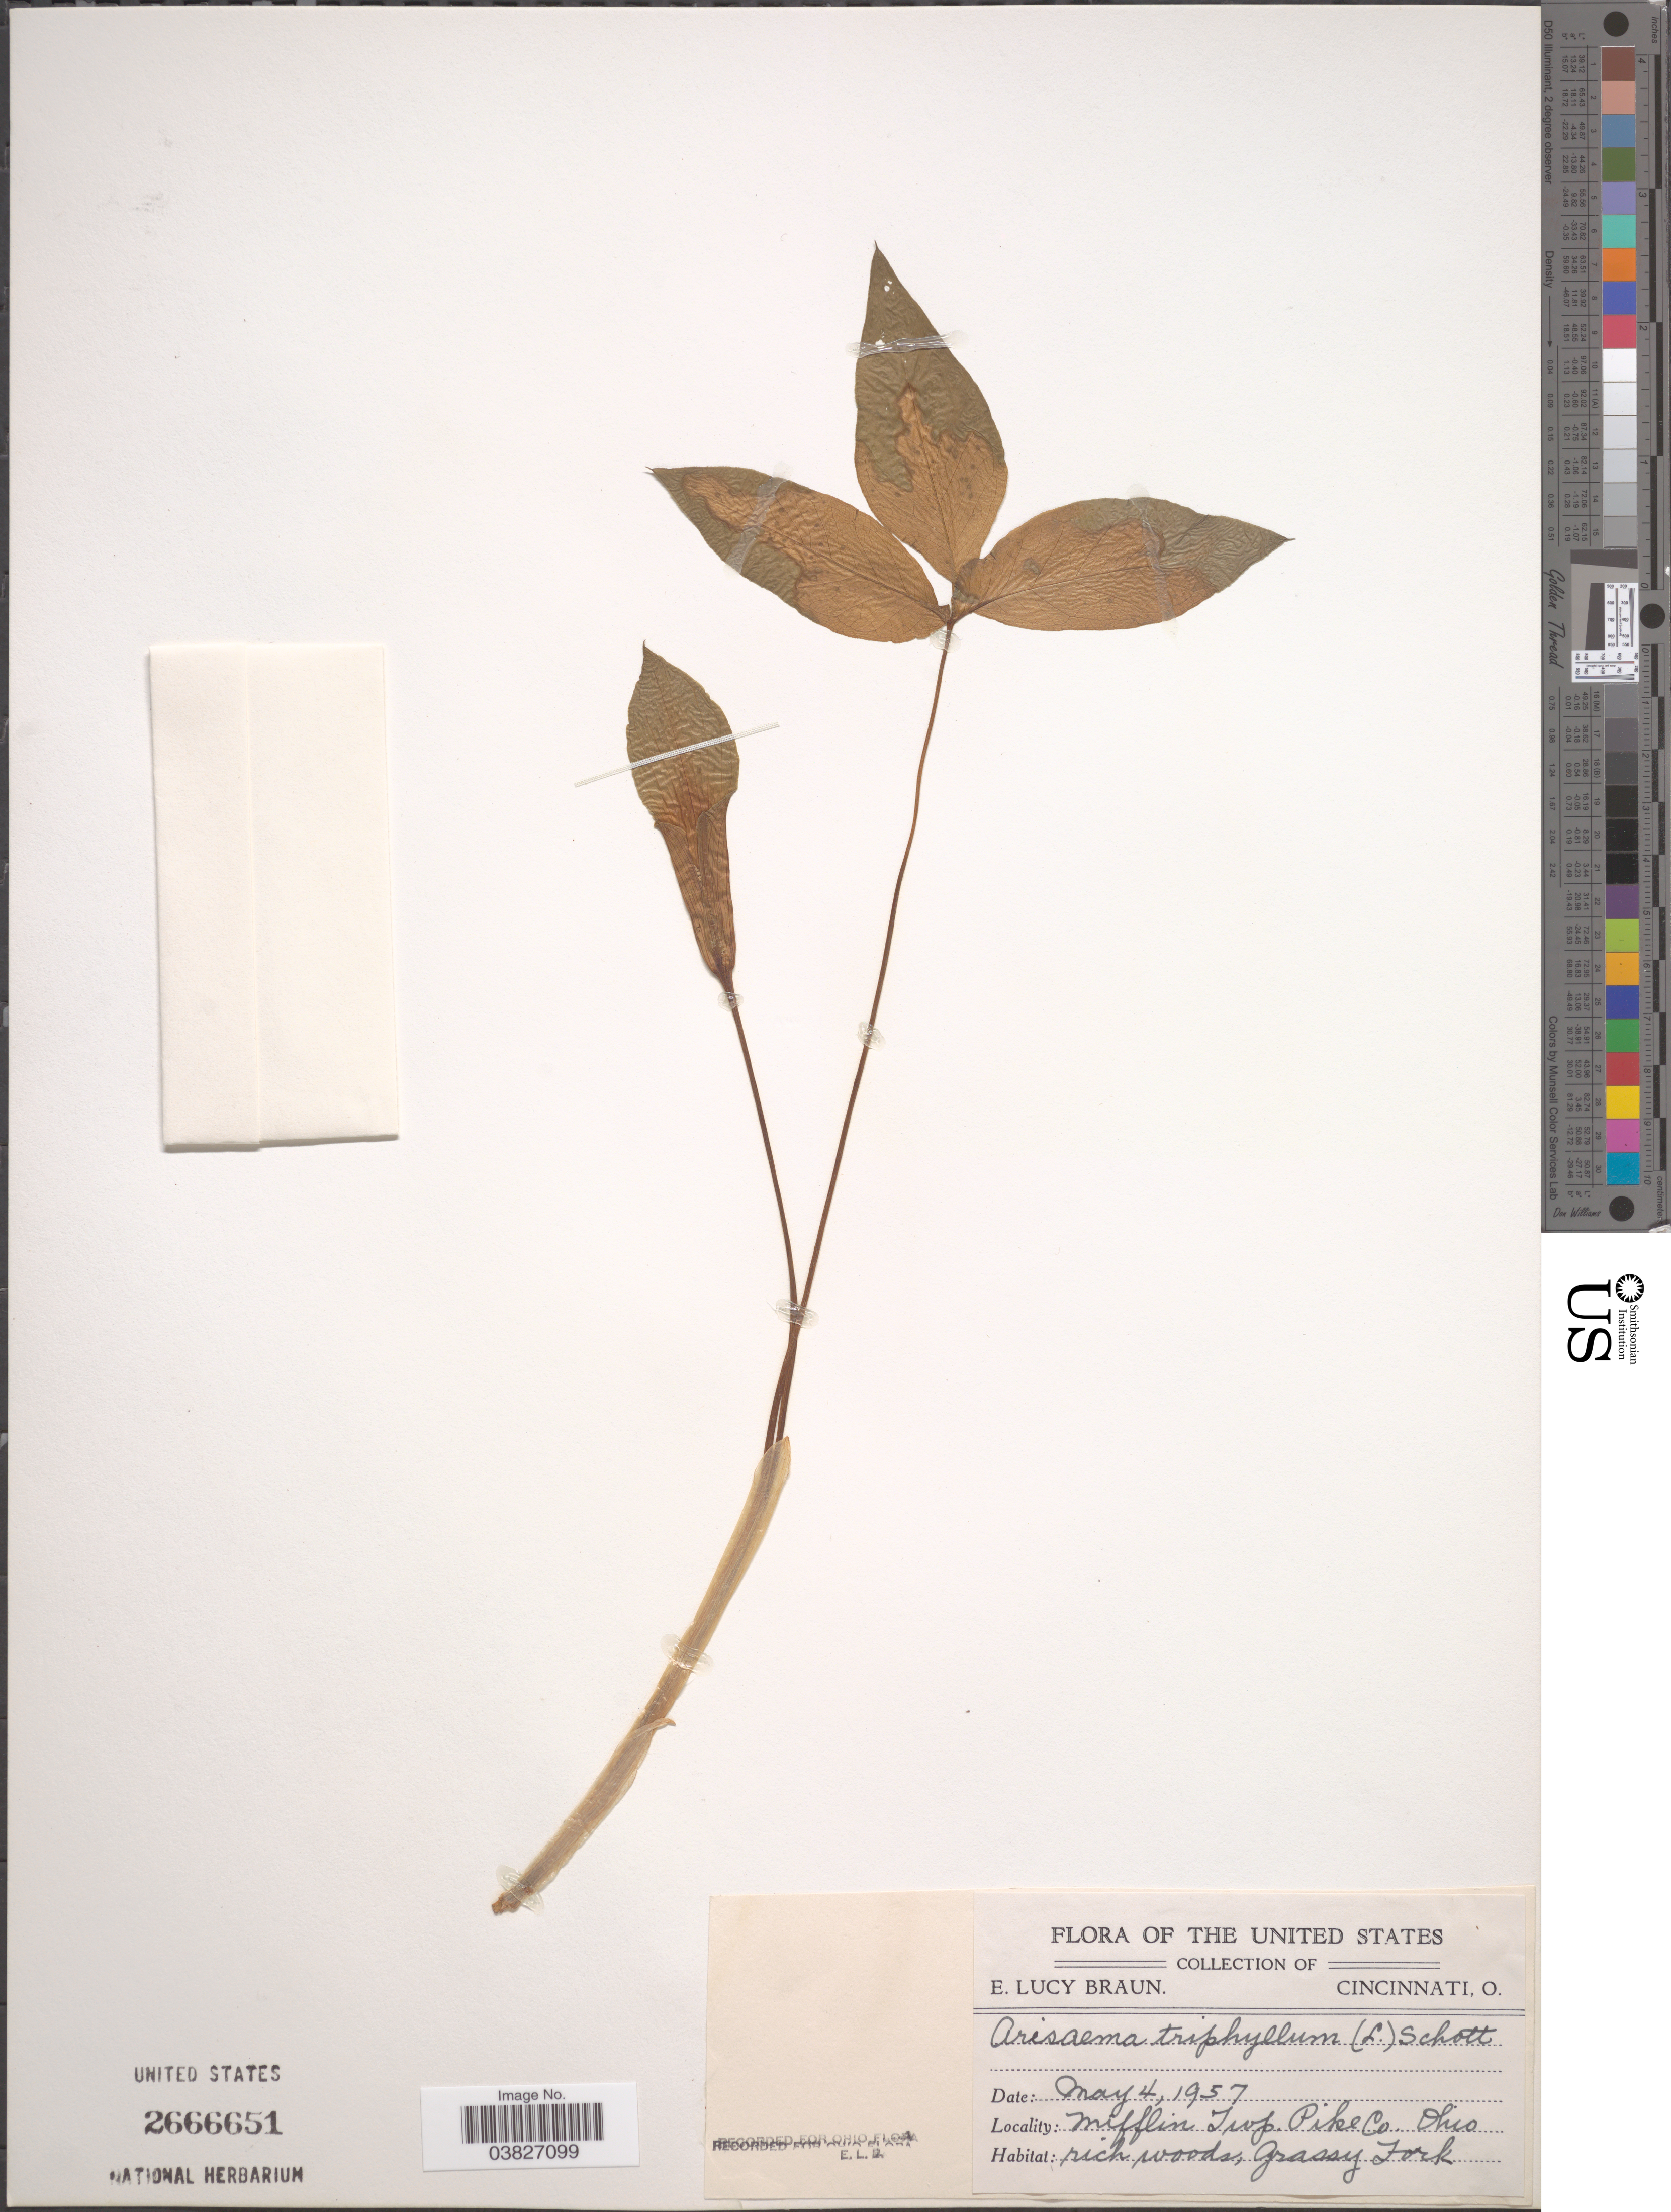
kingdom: Plantae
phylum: Tracheophyta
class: Liliopsida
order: Alismatales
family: Araceae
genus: Arisaema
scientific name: Arisaema triphyllum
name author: (L.) Schott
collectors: E. L. Braun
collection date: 1957-05-04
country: United States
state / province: Ohio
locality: Mifflin Twp. Pike Co. Grassy Fork.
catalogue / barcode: US 2666651